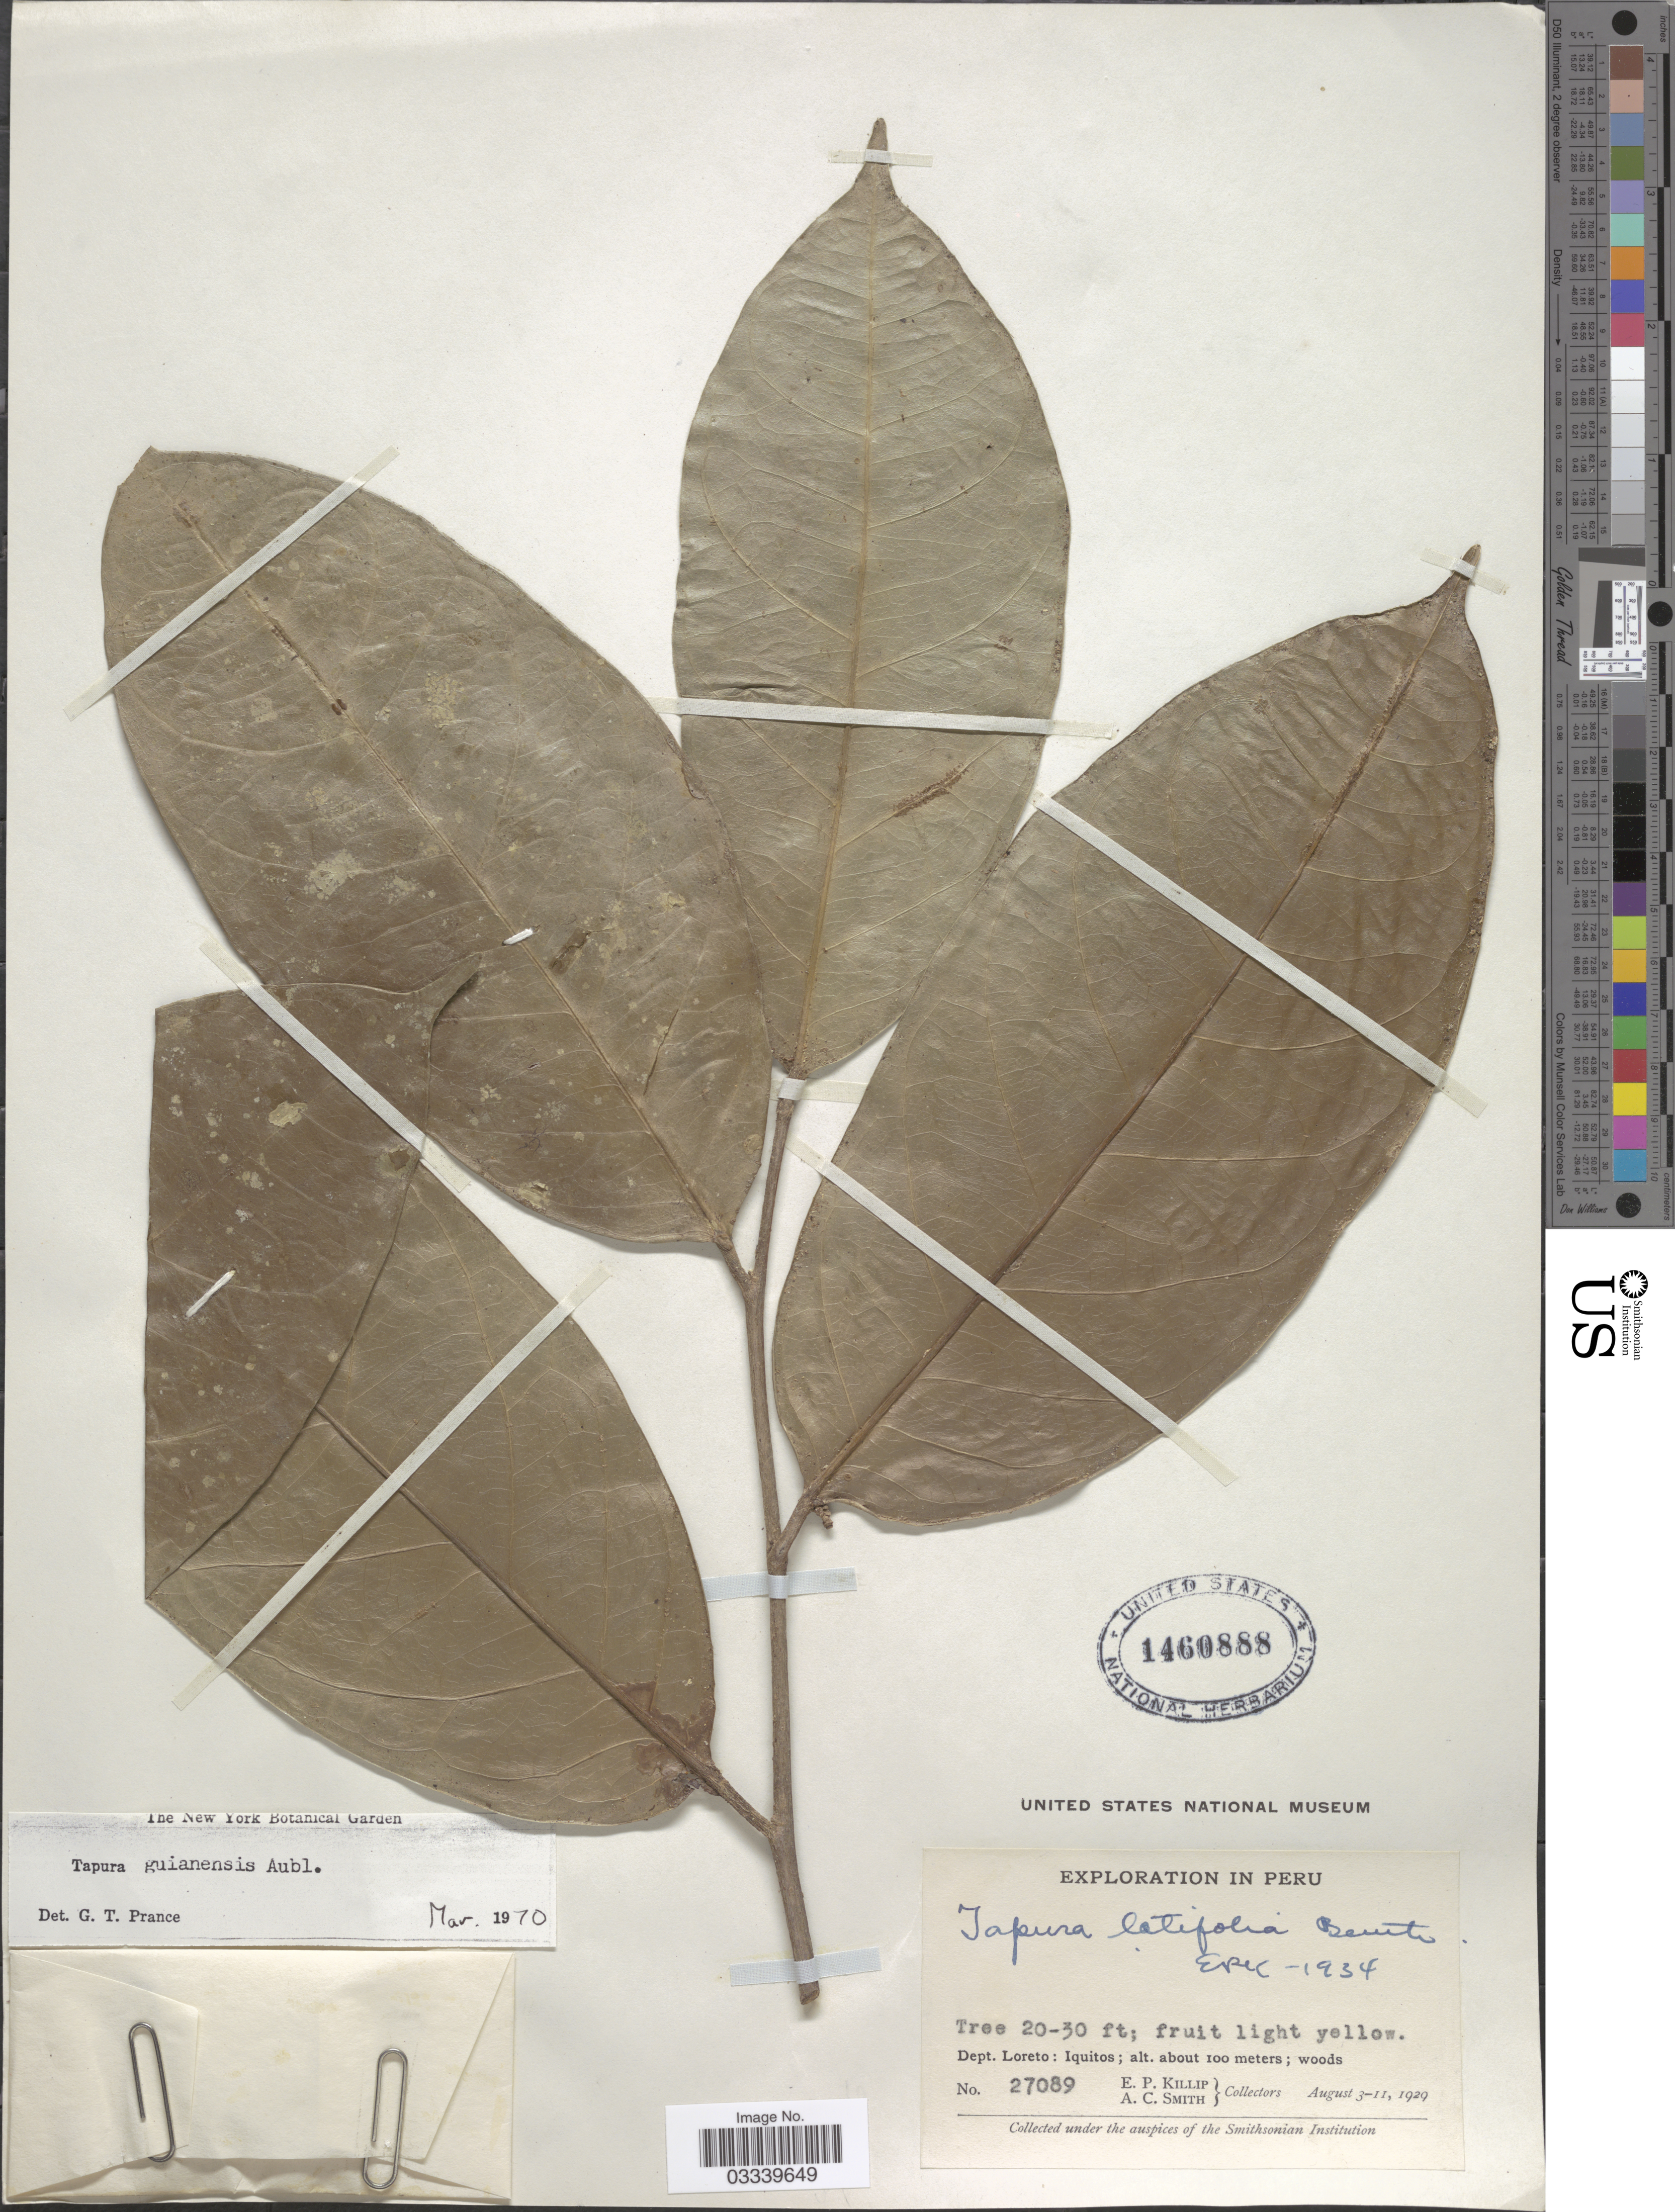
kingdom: Plantae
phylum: Tracheophyta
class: Magnoliopsida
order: Malpighiales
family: Dichapetalaceae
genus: Tapura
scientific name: Tapura guianensis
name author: Aubl.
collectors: E. P. Killip & A. C. Smith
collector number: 27089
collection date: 1929-08-03/1929-08-11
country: Peru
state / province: Loreto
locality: Dept. Loreto: Iquitos.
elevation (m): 100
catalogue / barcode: US 1460888